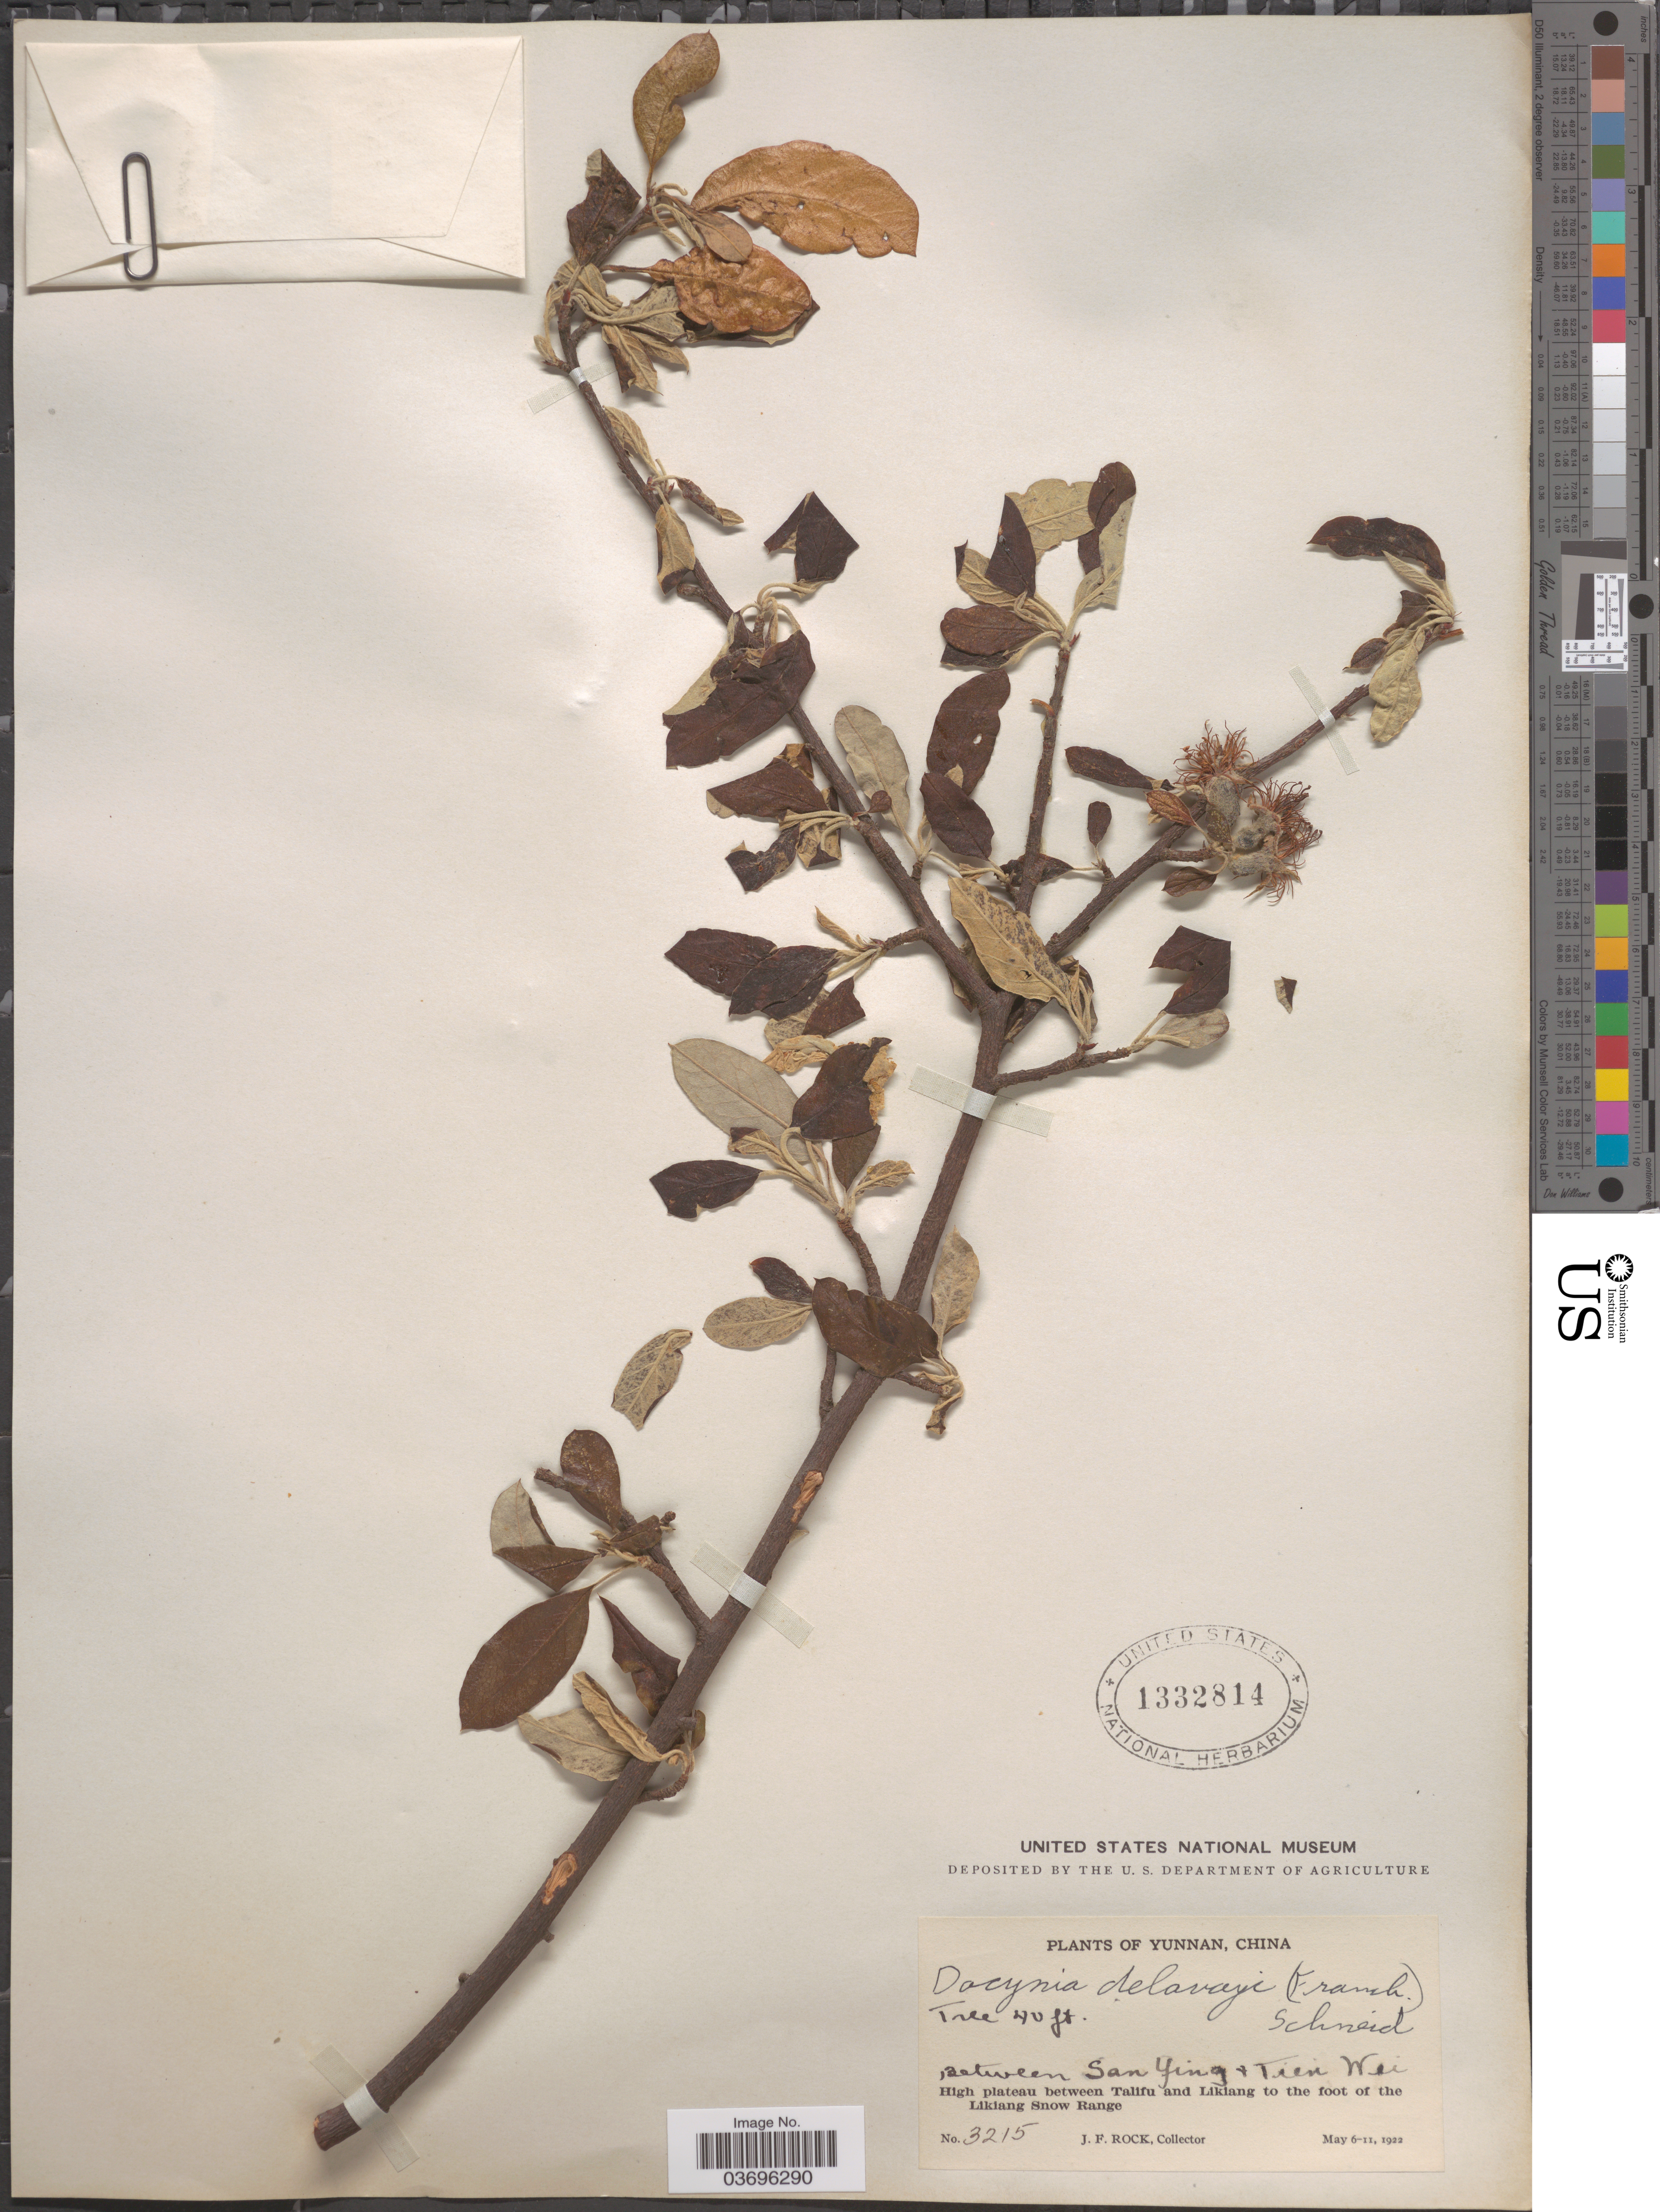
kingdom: Plantae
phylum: Tracheophyta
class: Magnoliopsida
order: Rosales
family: Rosaceae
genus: Docynia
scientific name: Docynia delavayi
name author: C.K. Schneid.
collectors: J. Rock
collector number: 3215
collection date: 1922-05-06/1922-05-11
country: China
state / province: Yunnan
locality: Between San Ying & Tien Wei. High plateau between Talifu and Likiang to the foot of the Likiang Snow Range.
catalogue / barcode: US 1332814